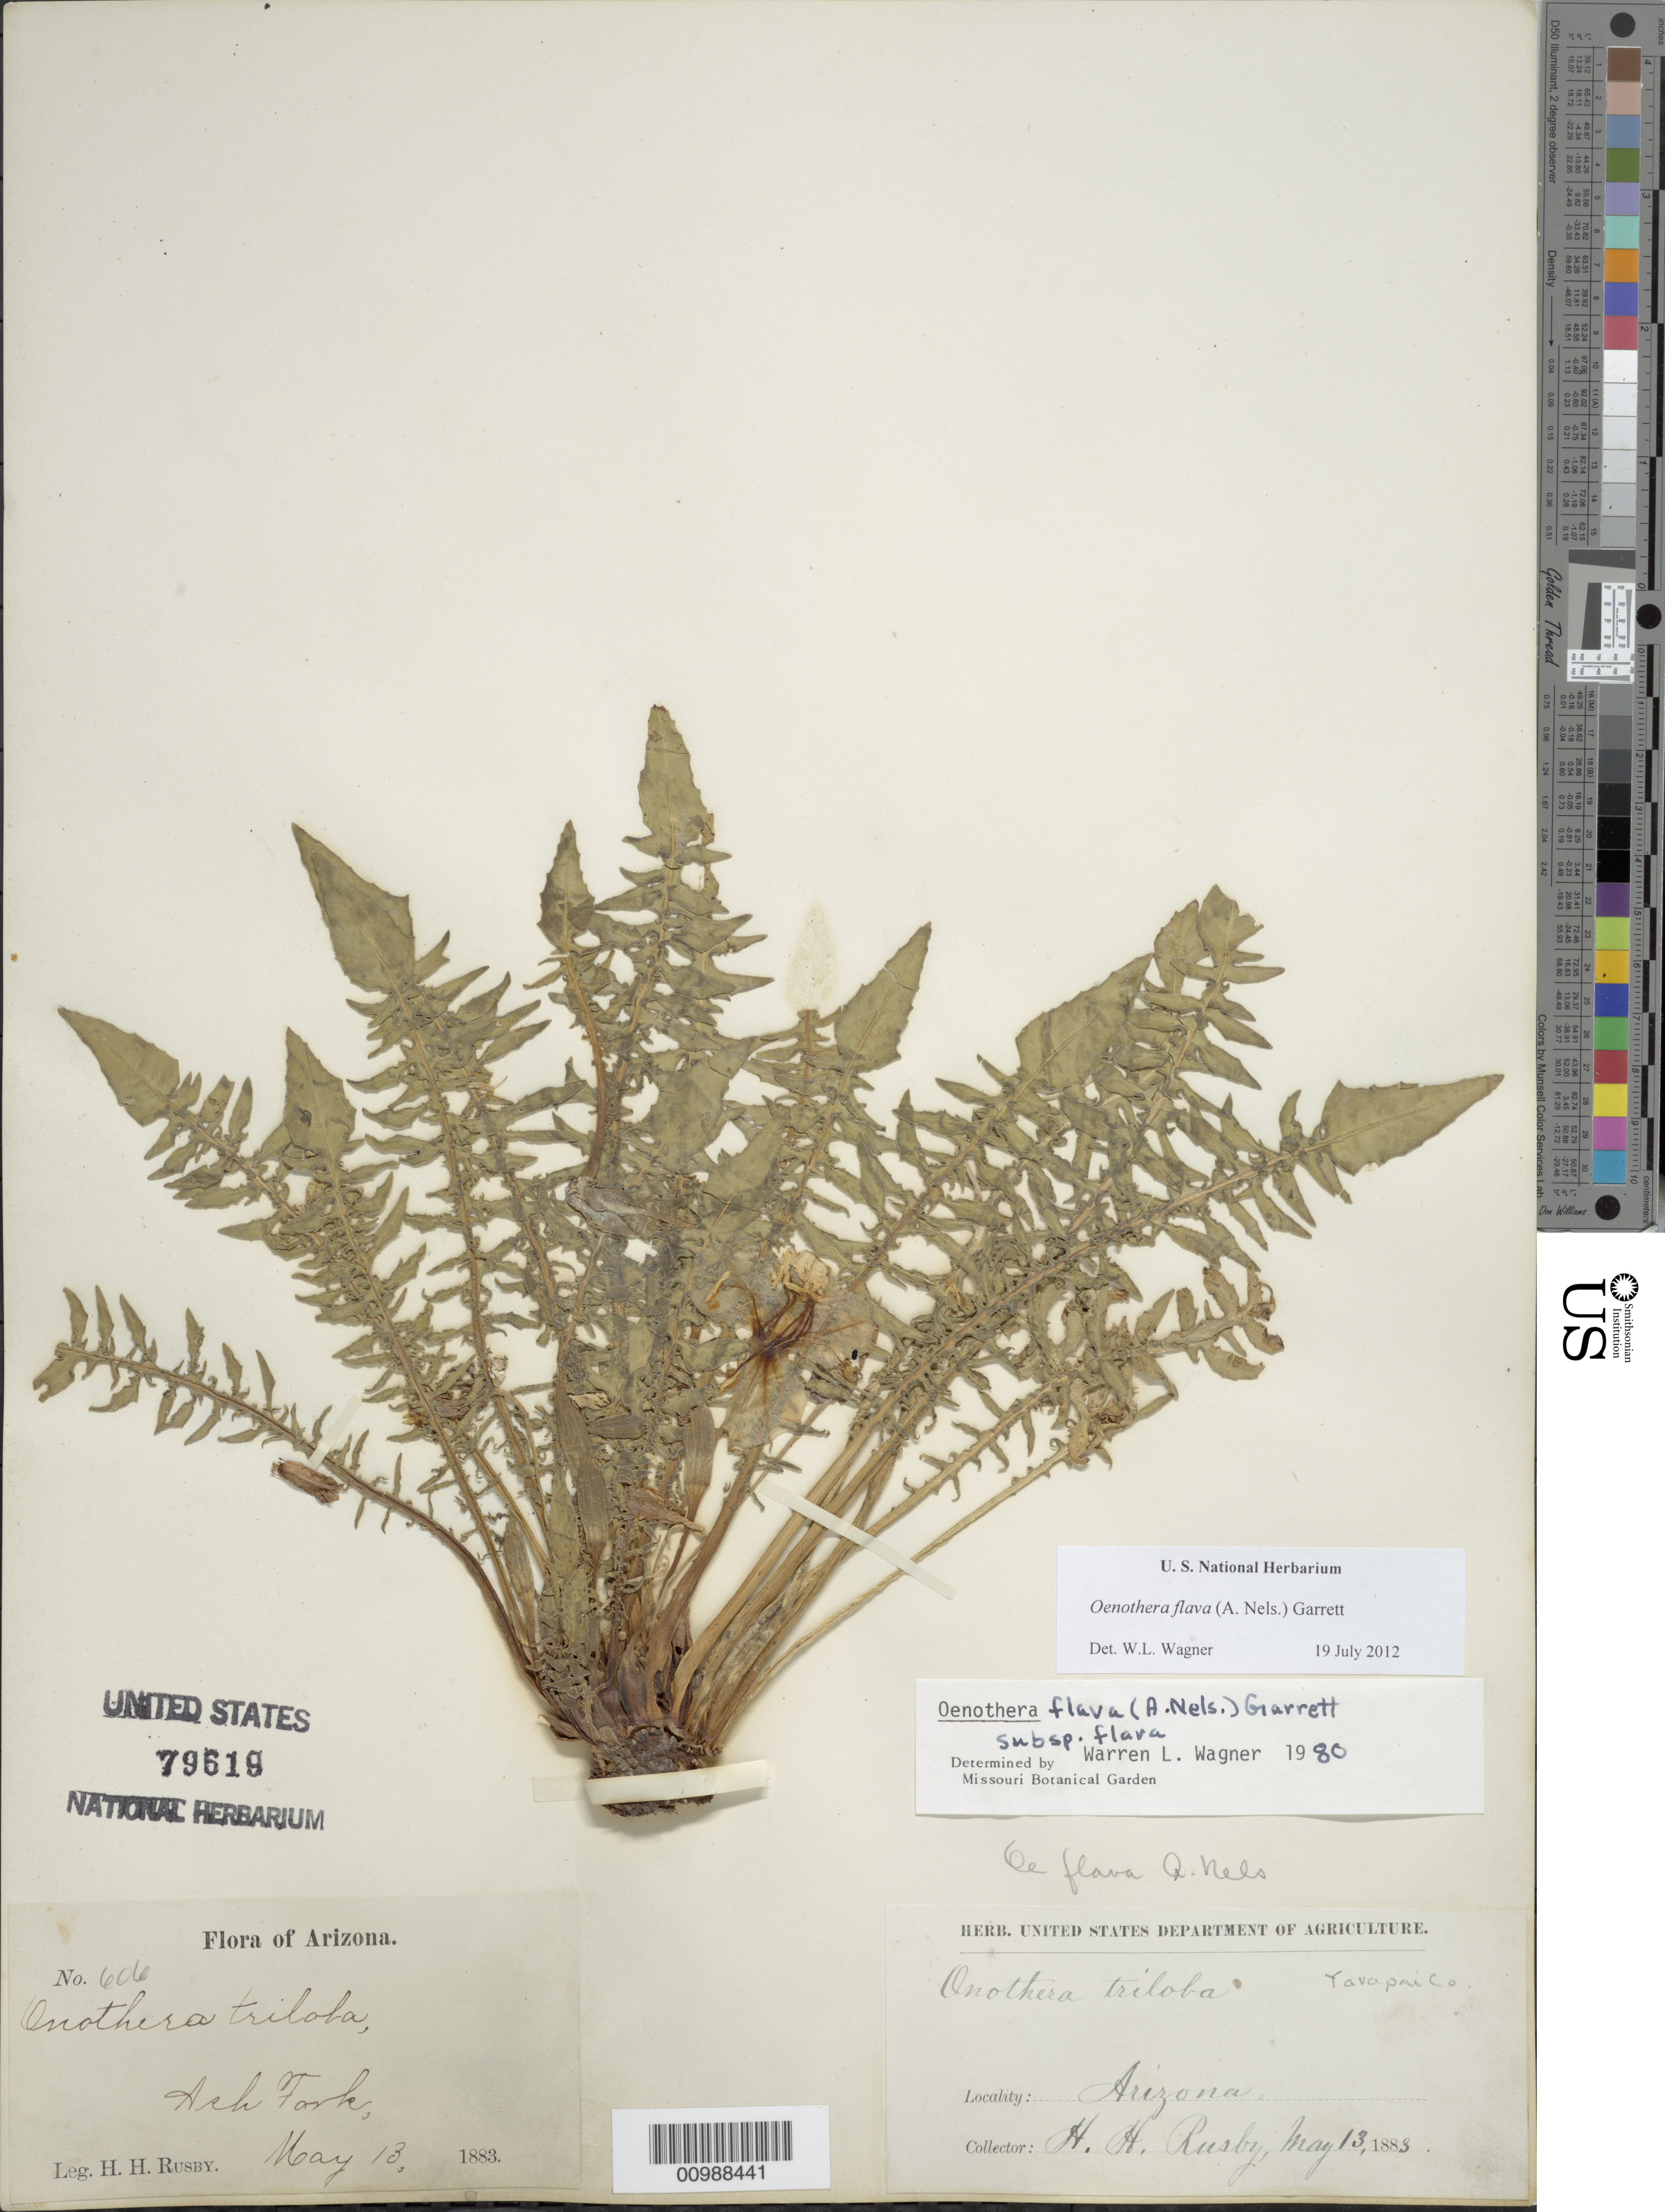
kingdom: Plantae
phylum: Tracheophyta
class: Magnoliopsida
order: Myrtales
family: Onagraceae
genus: Oenothera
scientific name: Oenothera flava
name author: (A. Nelson) Garrett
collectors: H. H. Rusby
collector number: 606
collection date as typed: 13 May 1883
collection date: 1883-05-13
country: United States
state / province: Arizona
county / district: Yavapai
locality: Ash Fork.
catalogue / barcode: US 79619